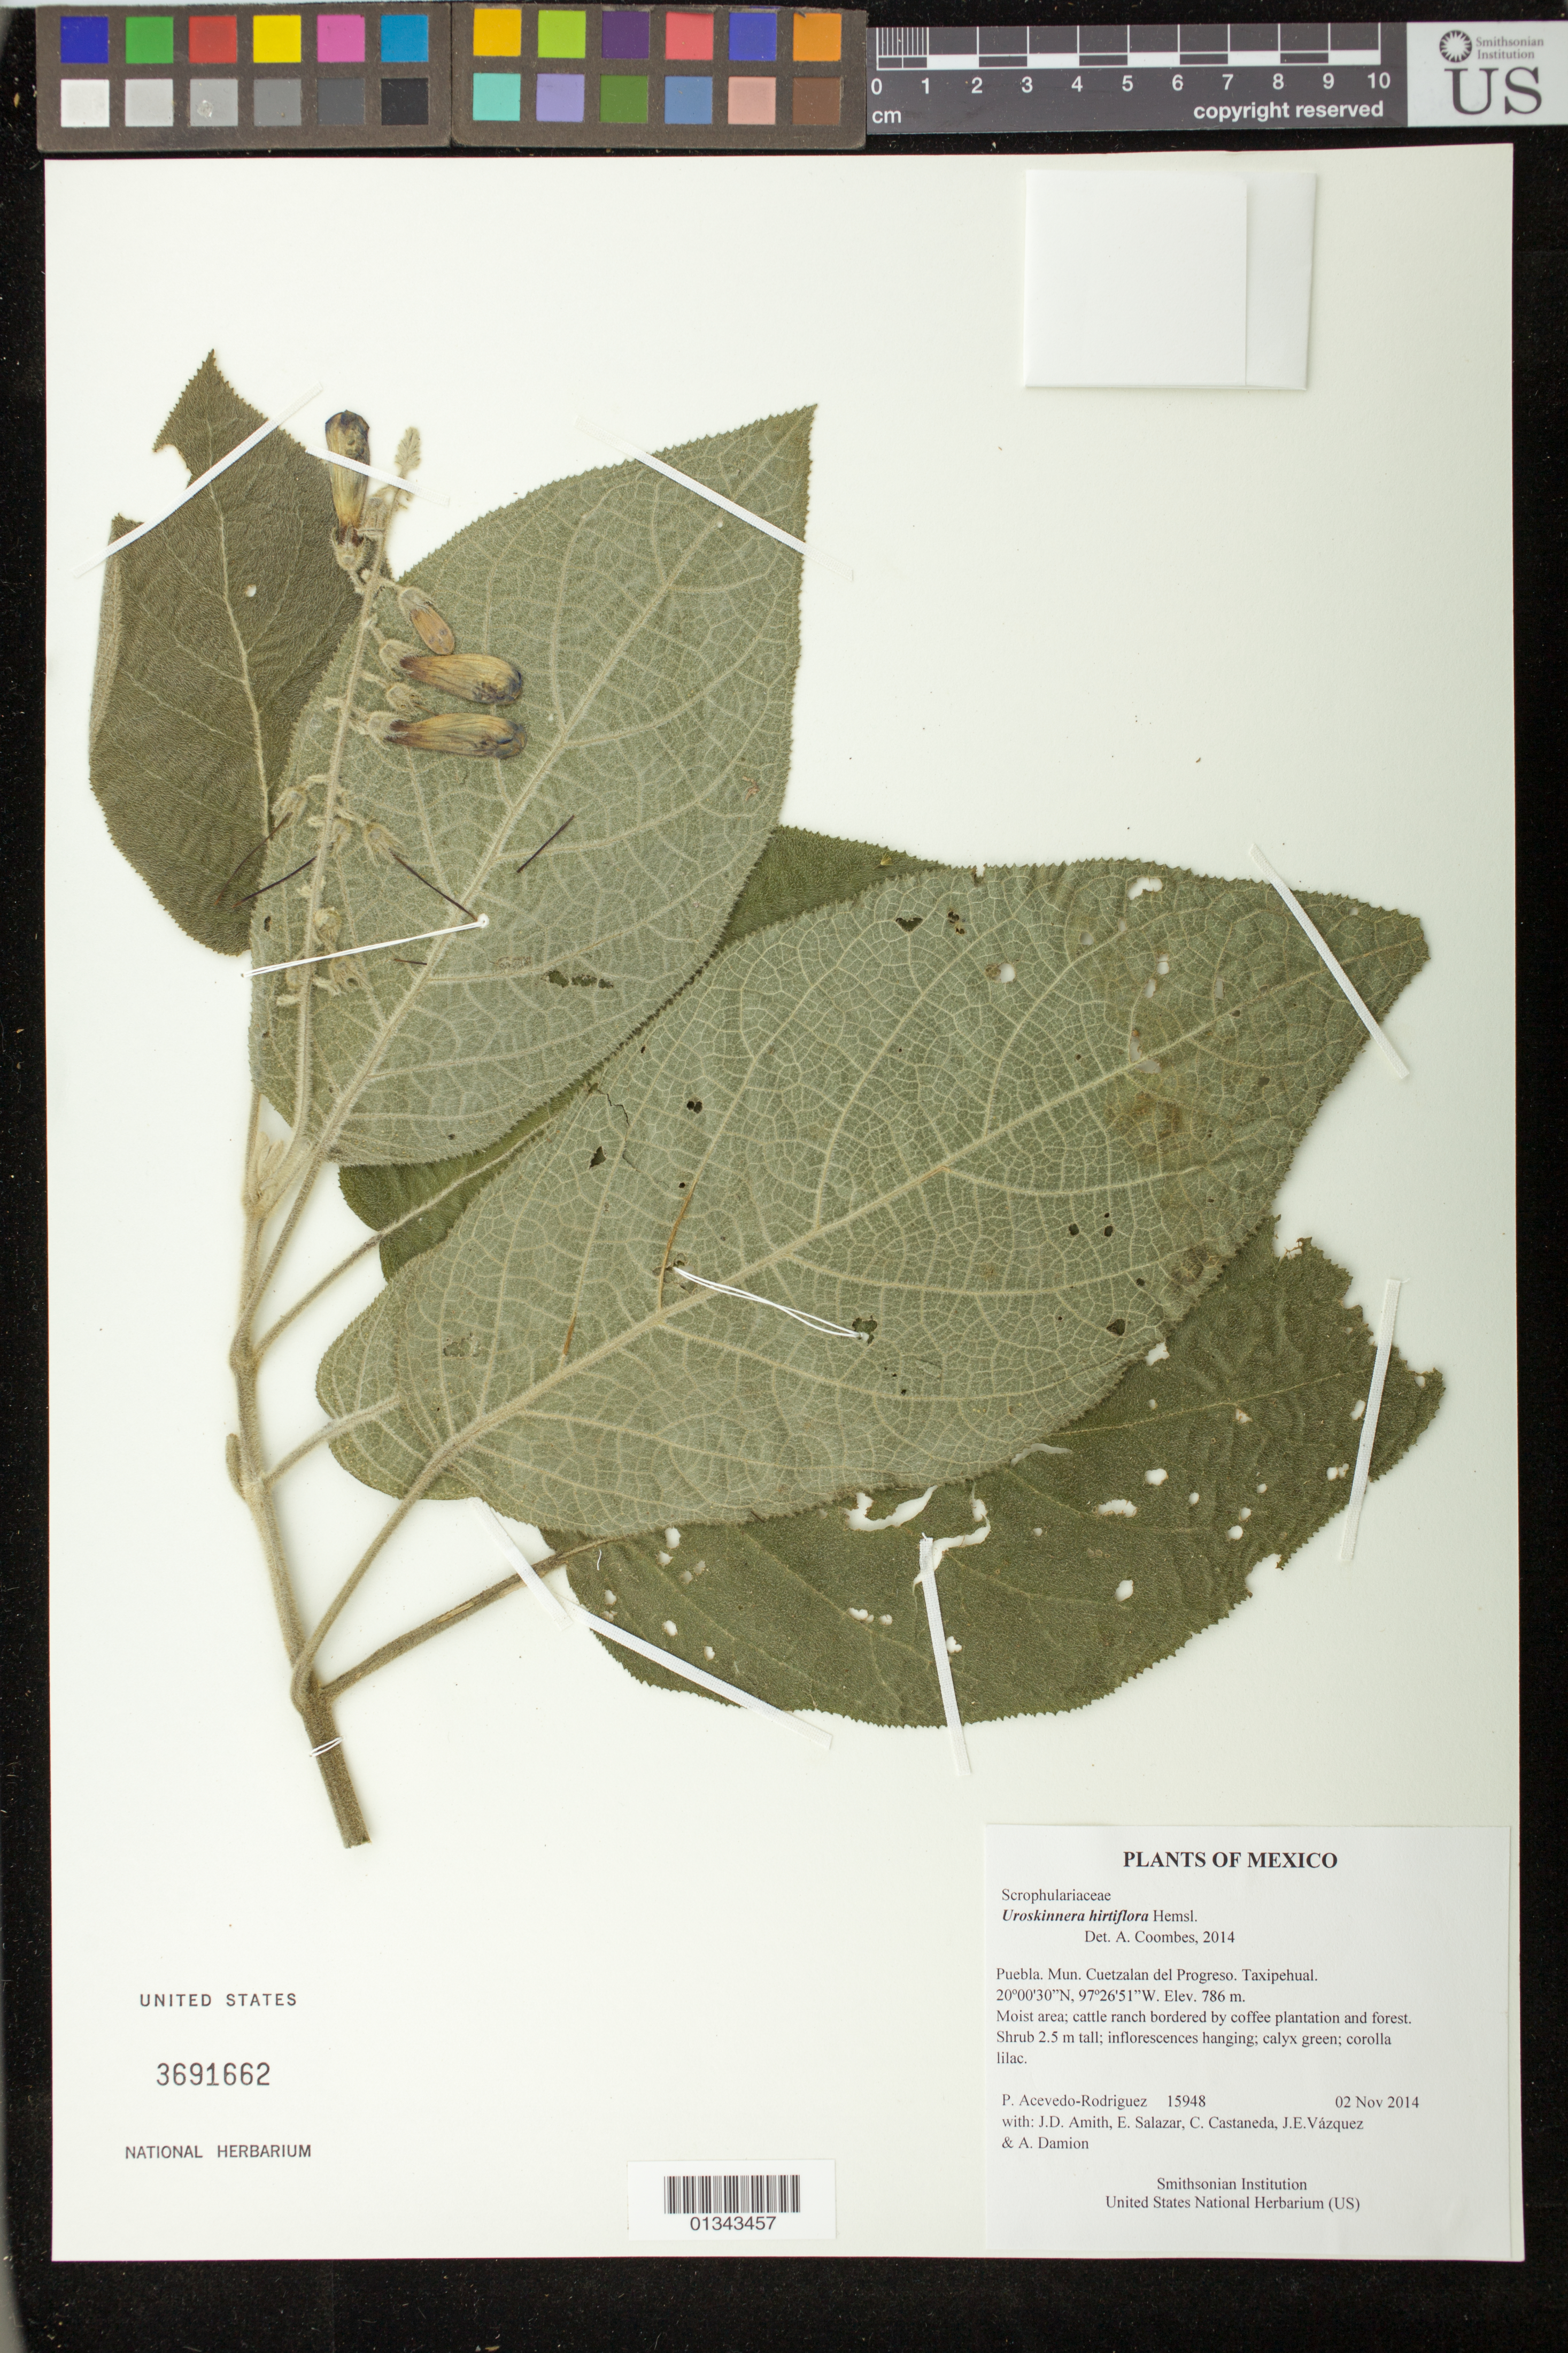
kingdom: Plantae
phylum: Tracheophyta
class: Magnoliopsida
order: Lamiales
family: Plantaginaceae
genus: Uroskinnera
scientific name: Uroskinnera hirtiflora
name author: Hemsl.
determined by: Coombes, Allen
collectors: P. Acevedo-Rodr., J. D. Amith, E. Salazar, C. Castaneda, J. E. Vázquez & A. Damion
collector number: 15948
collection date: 2014-11-02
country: Mexico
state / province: Puebla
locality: Mun. Cuetzalan del Progreso. Taxipehual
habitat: Moist area; cattle ranch bordered with coffee plant. and forest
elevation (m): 786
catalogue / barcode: US 3691662